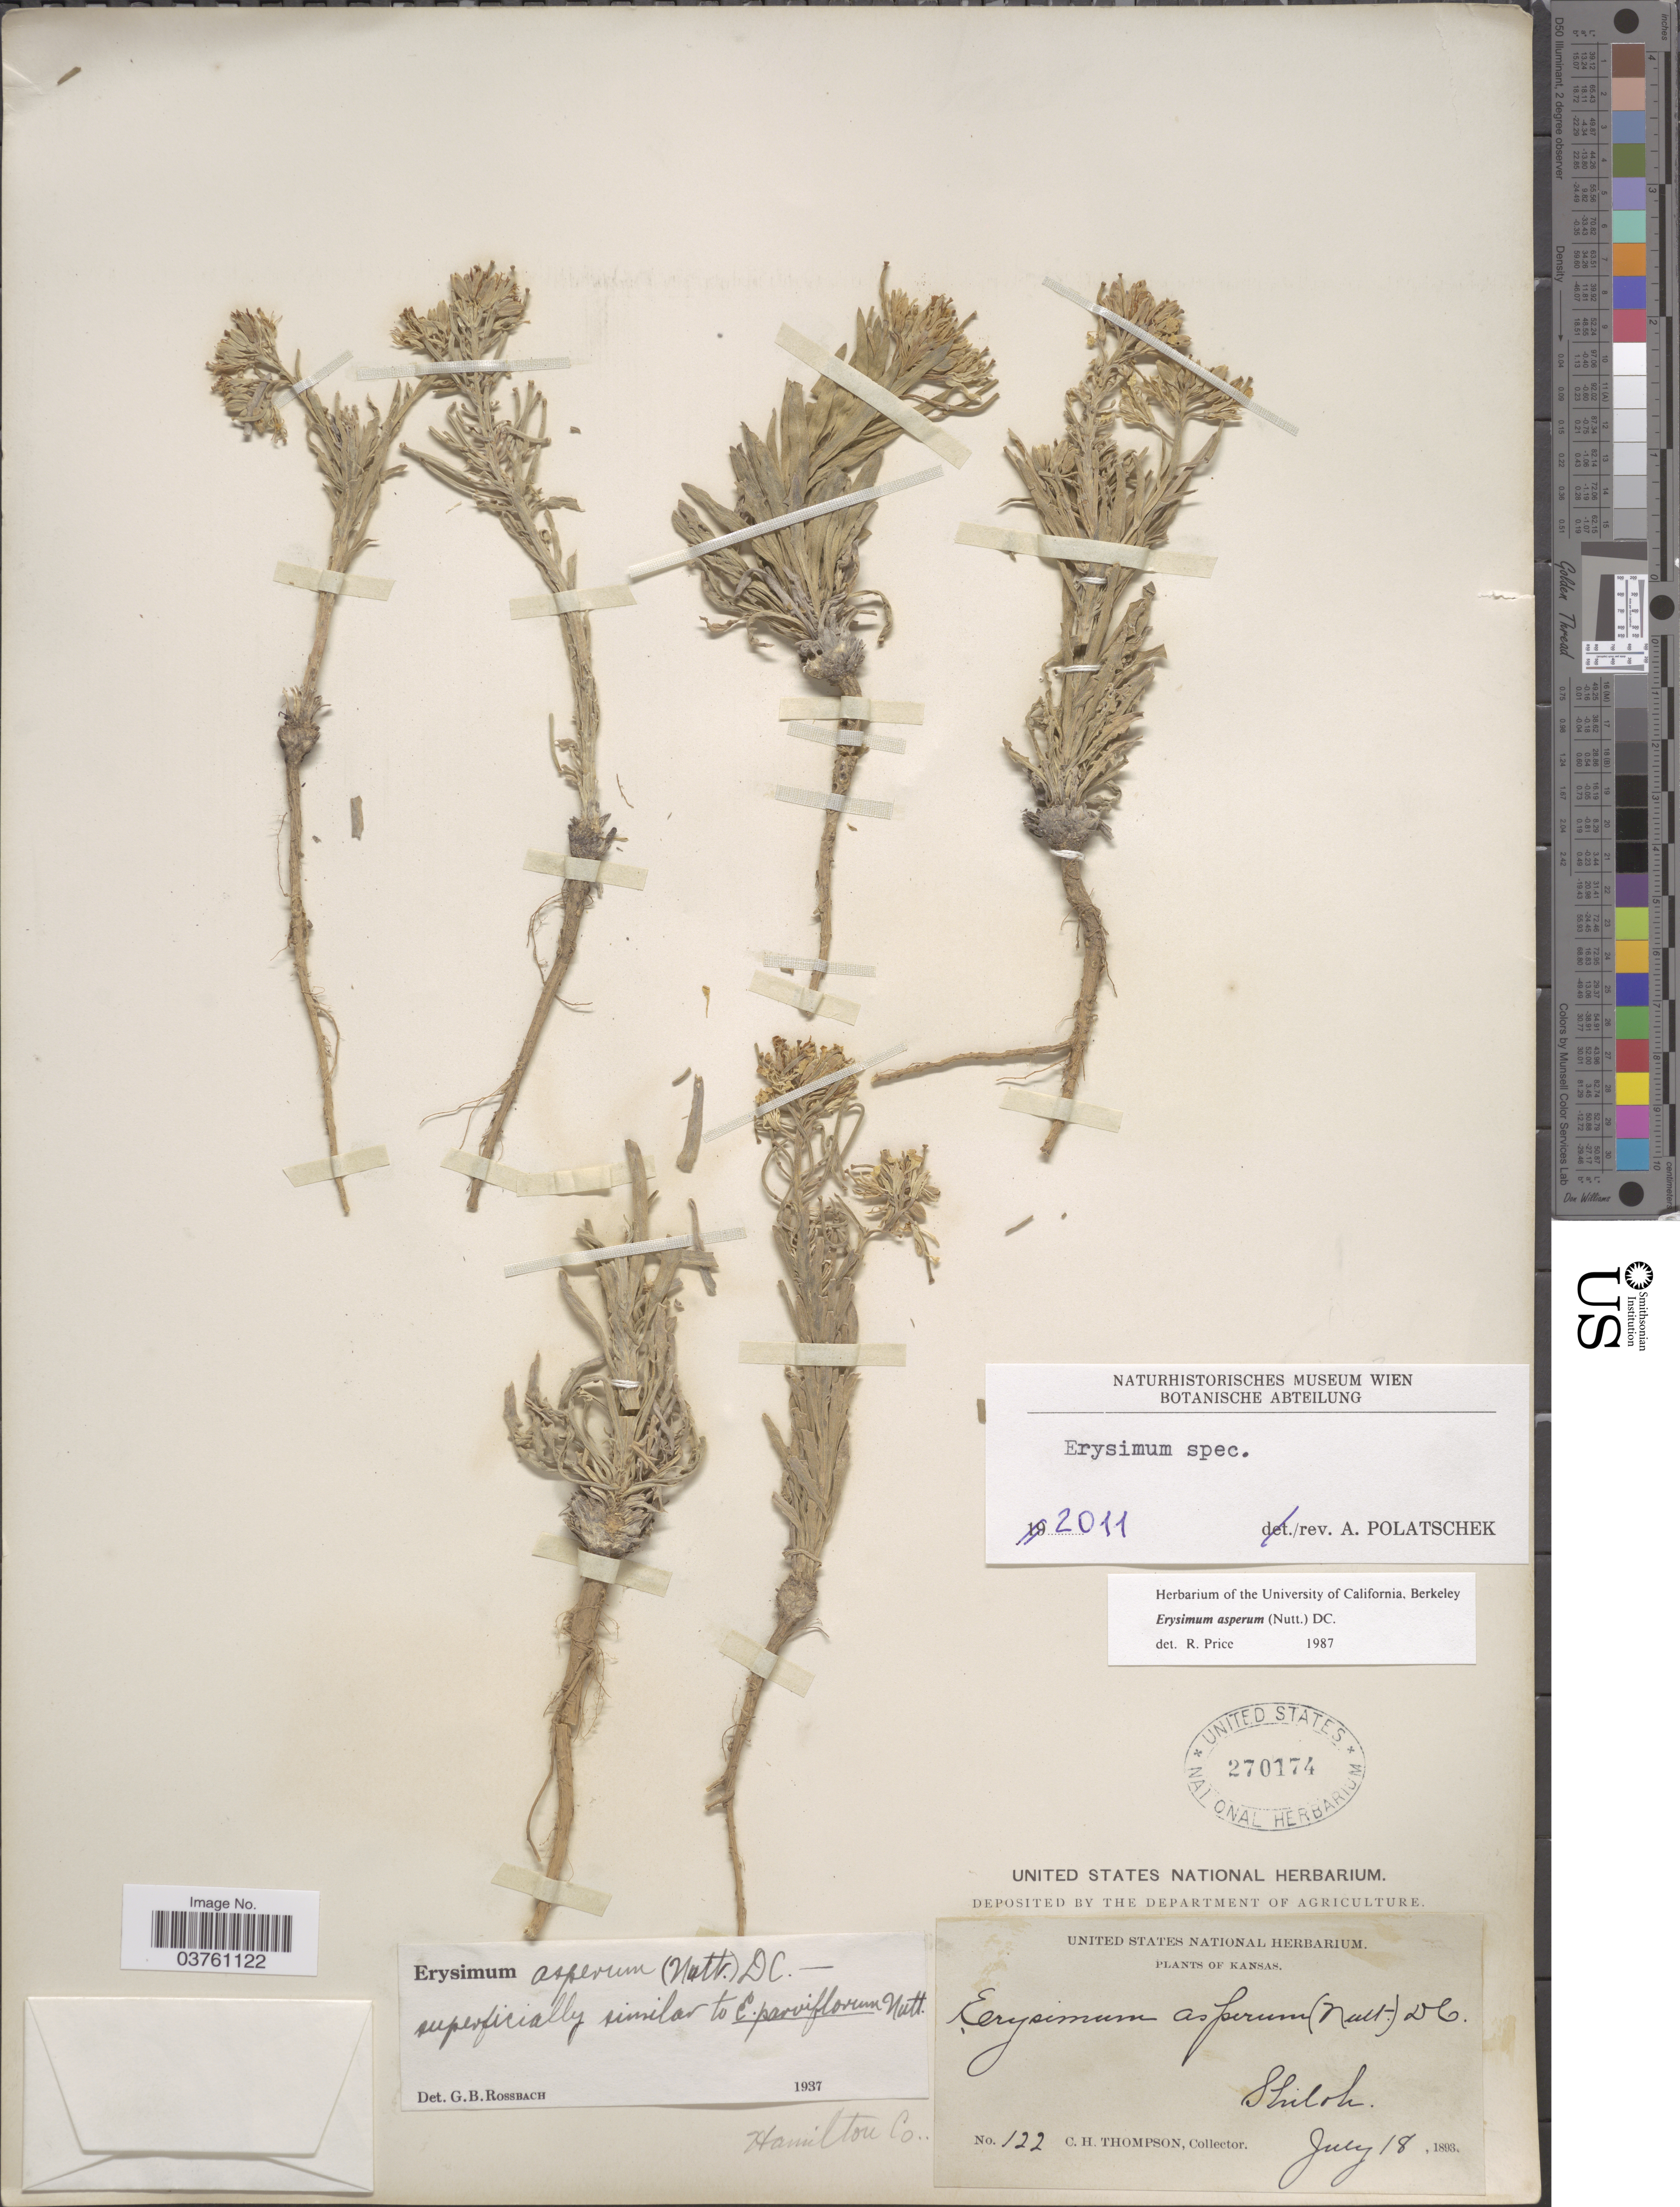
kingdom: Plantae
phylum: Tracheophyta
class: Magnoliopsida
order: Brassicales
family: Brassicaceae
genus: Erysimum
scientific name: Erysimum sp.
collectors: C. H. Thompson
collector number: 122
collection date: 1893-07-18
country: United States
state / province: Kansas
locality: Shiloh. Hamilton Co.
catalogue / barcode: US 270174